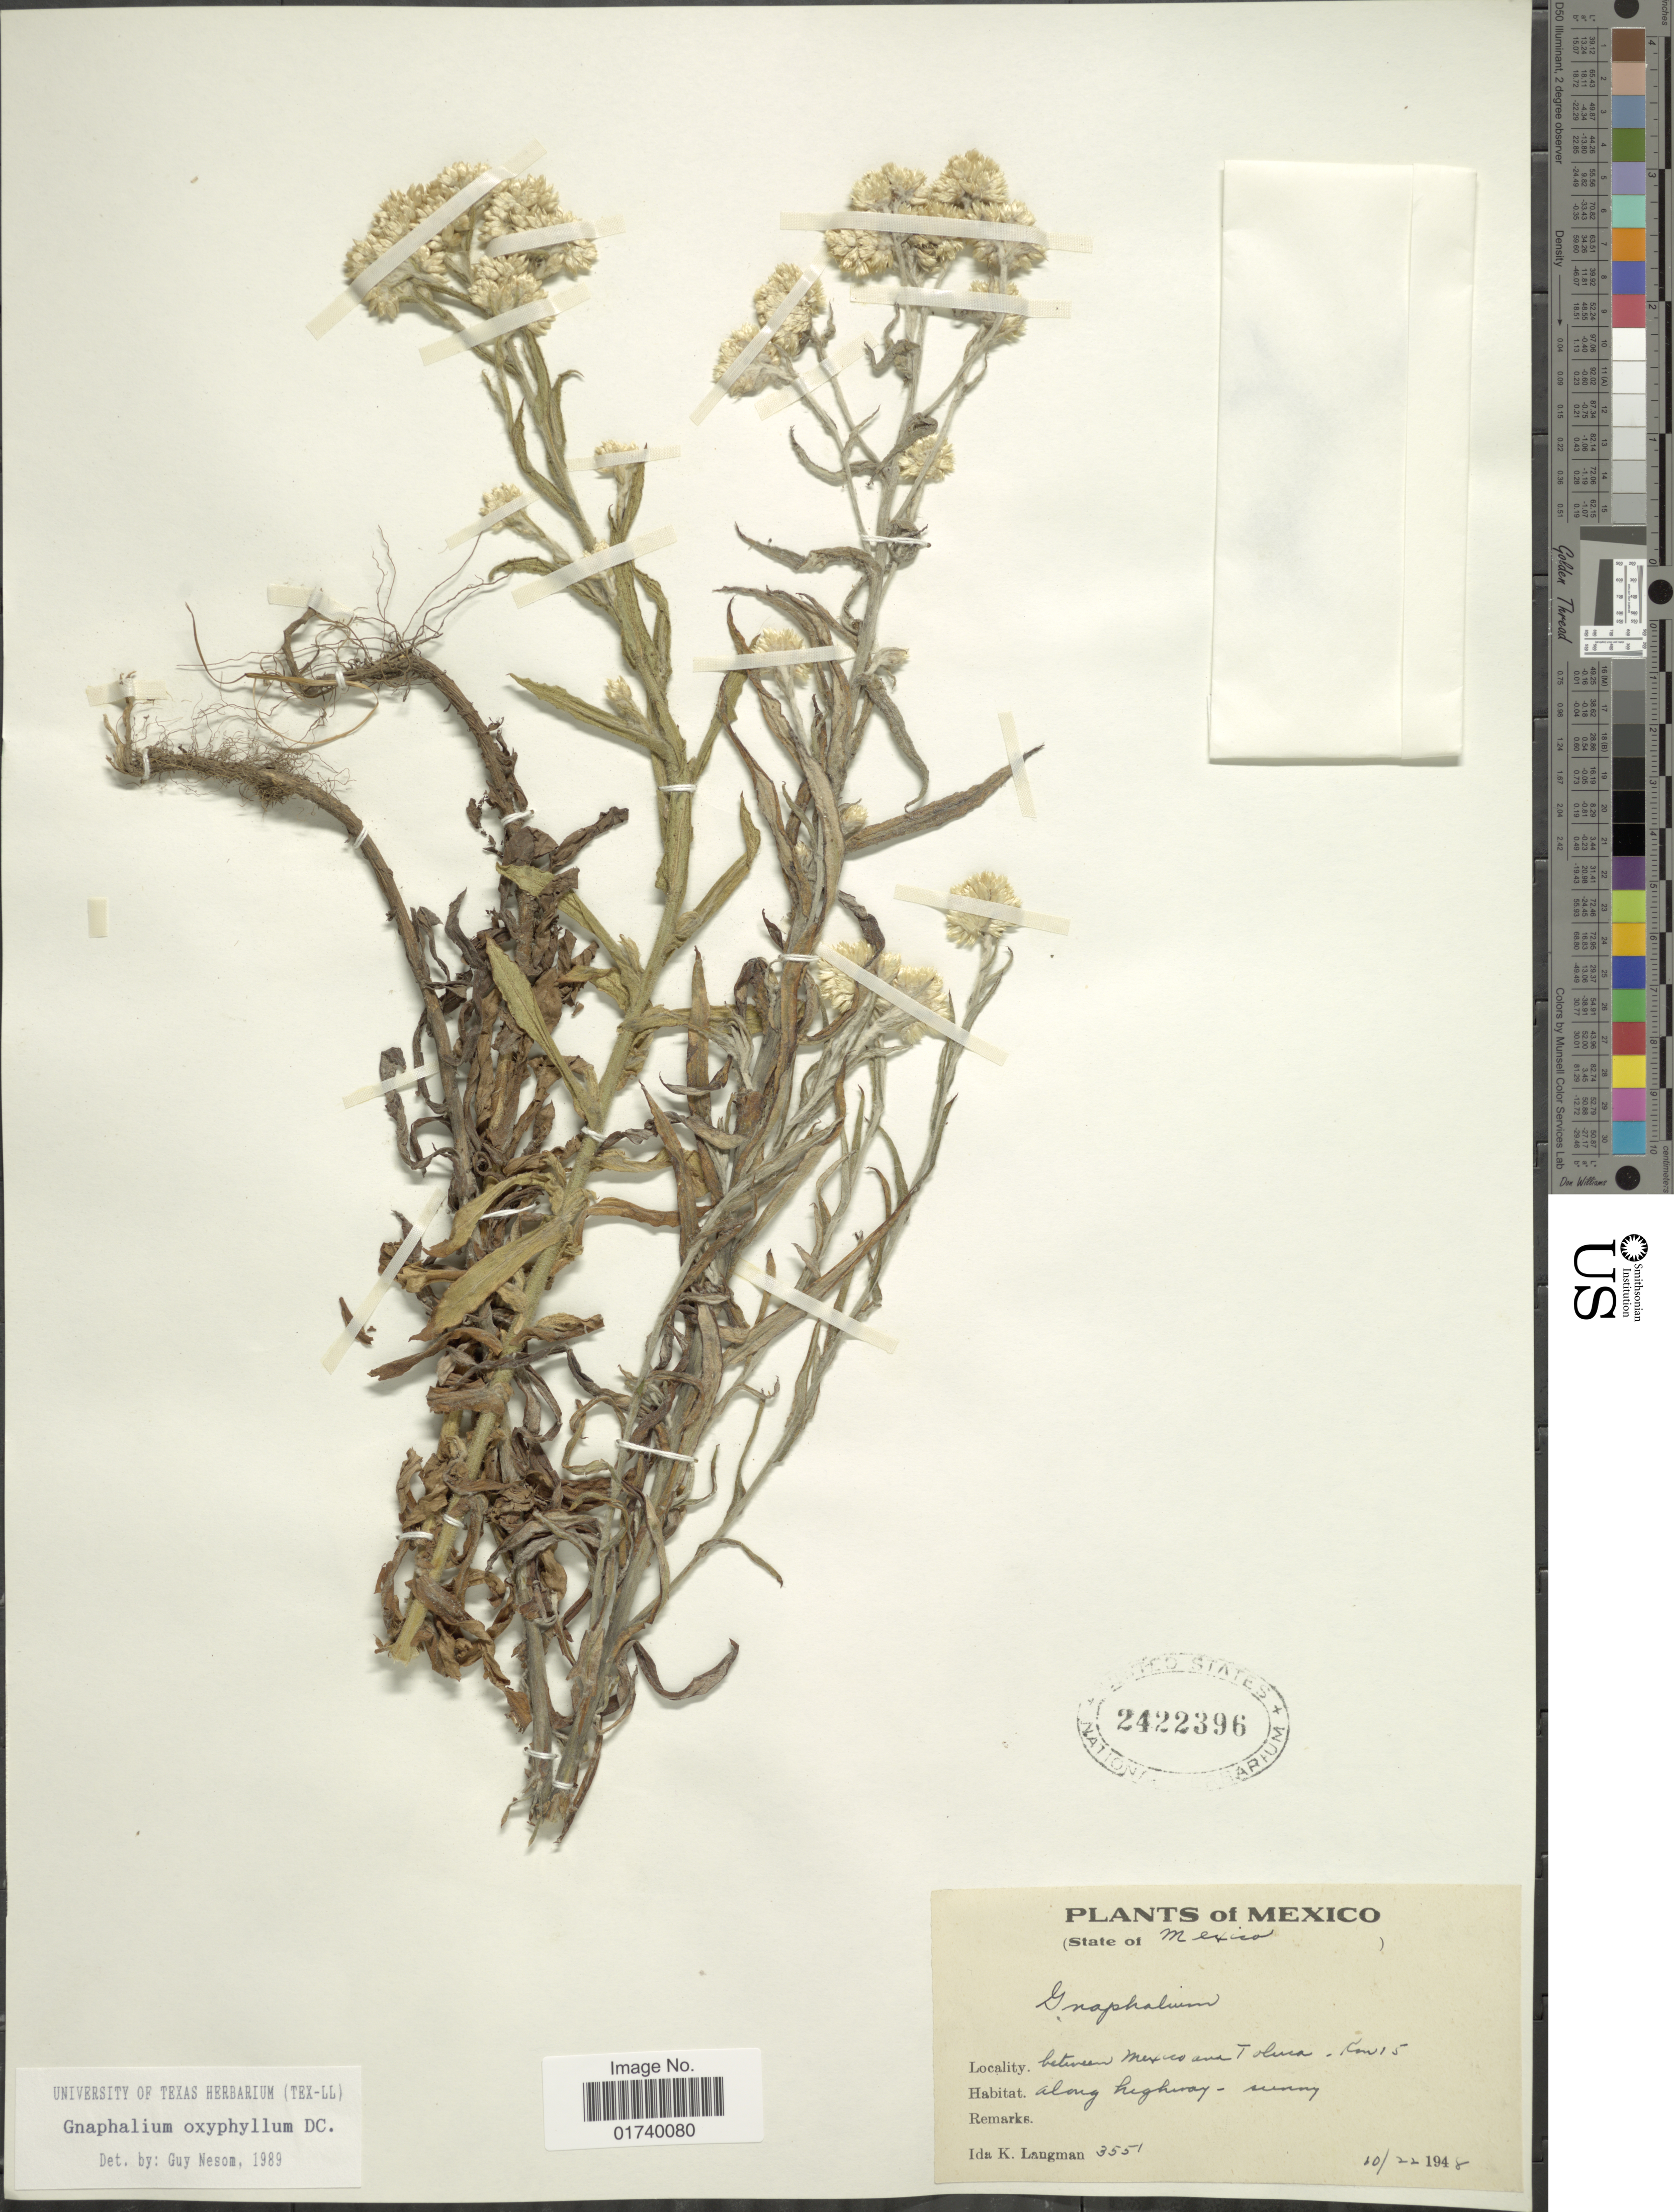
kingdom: Plantae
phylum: Tracheophyta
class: Magnoliopsida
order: Asterales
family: Asteraceae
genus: Pseudognaphalium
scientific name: Pseudognaphalium oxyphyllum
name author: (DC.) Kirp.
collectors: I. K. Langman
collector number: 3551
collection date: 1948-10-22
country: Mexico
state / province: México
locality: Between Mexico and Toluna, km 15 along highway.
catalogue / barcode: US 2422396